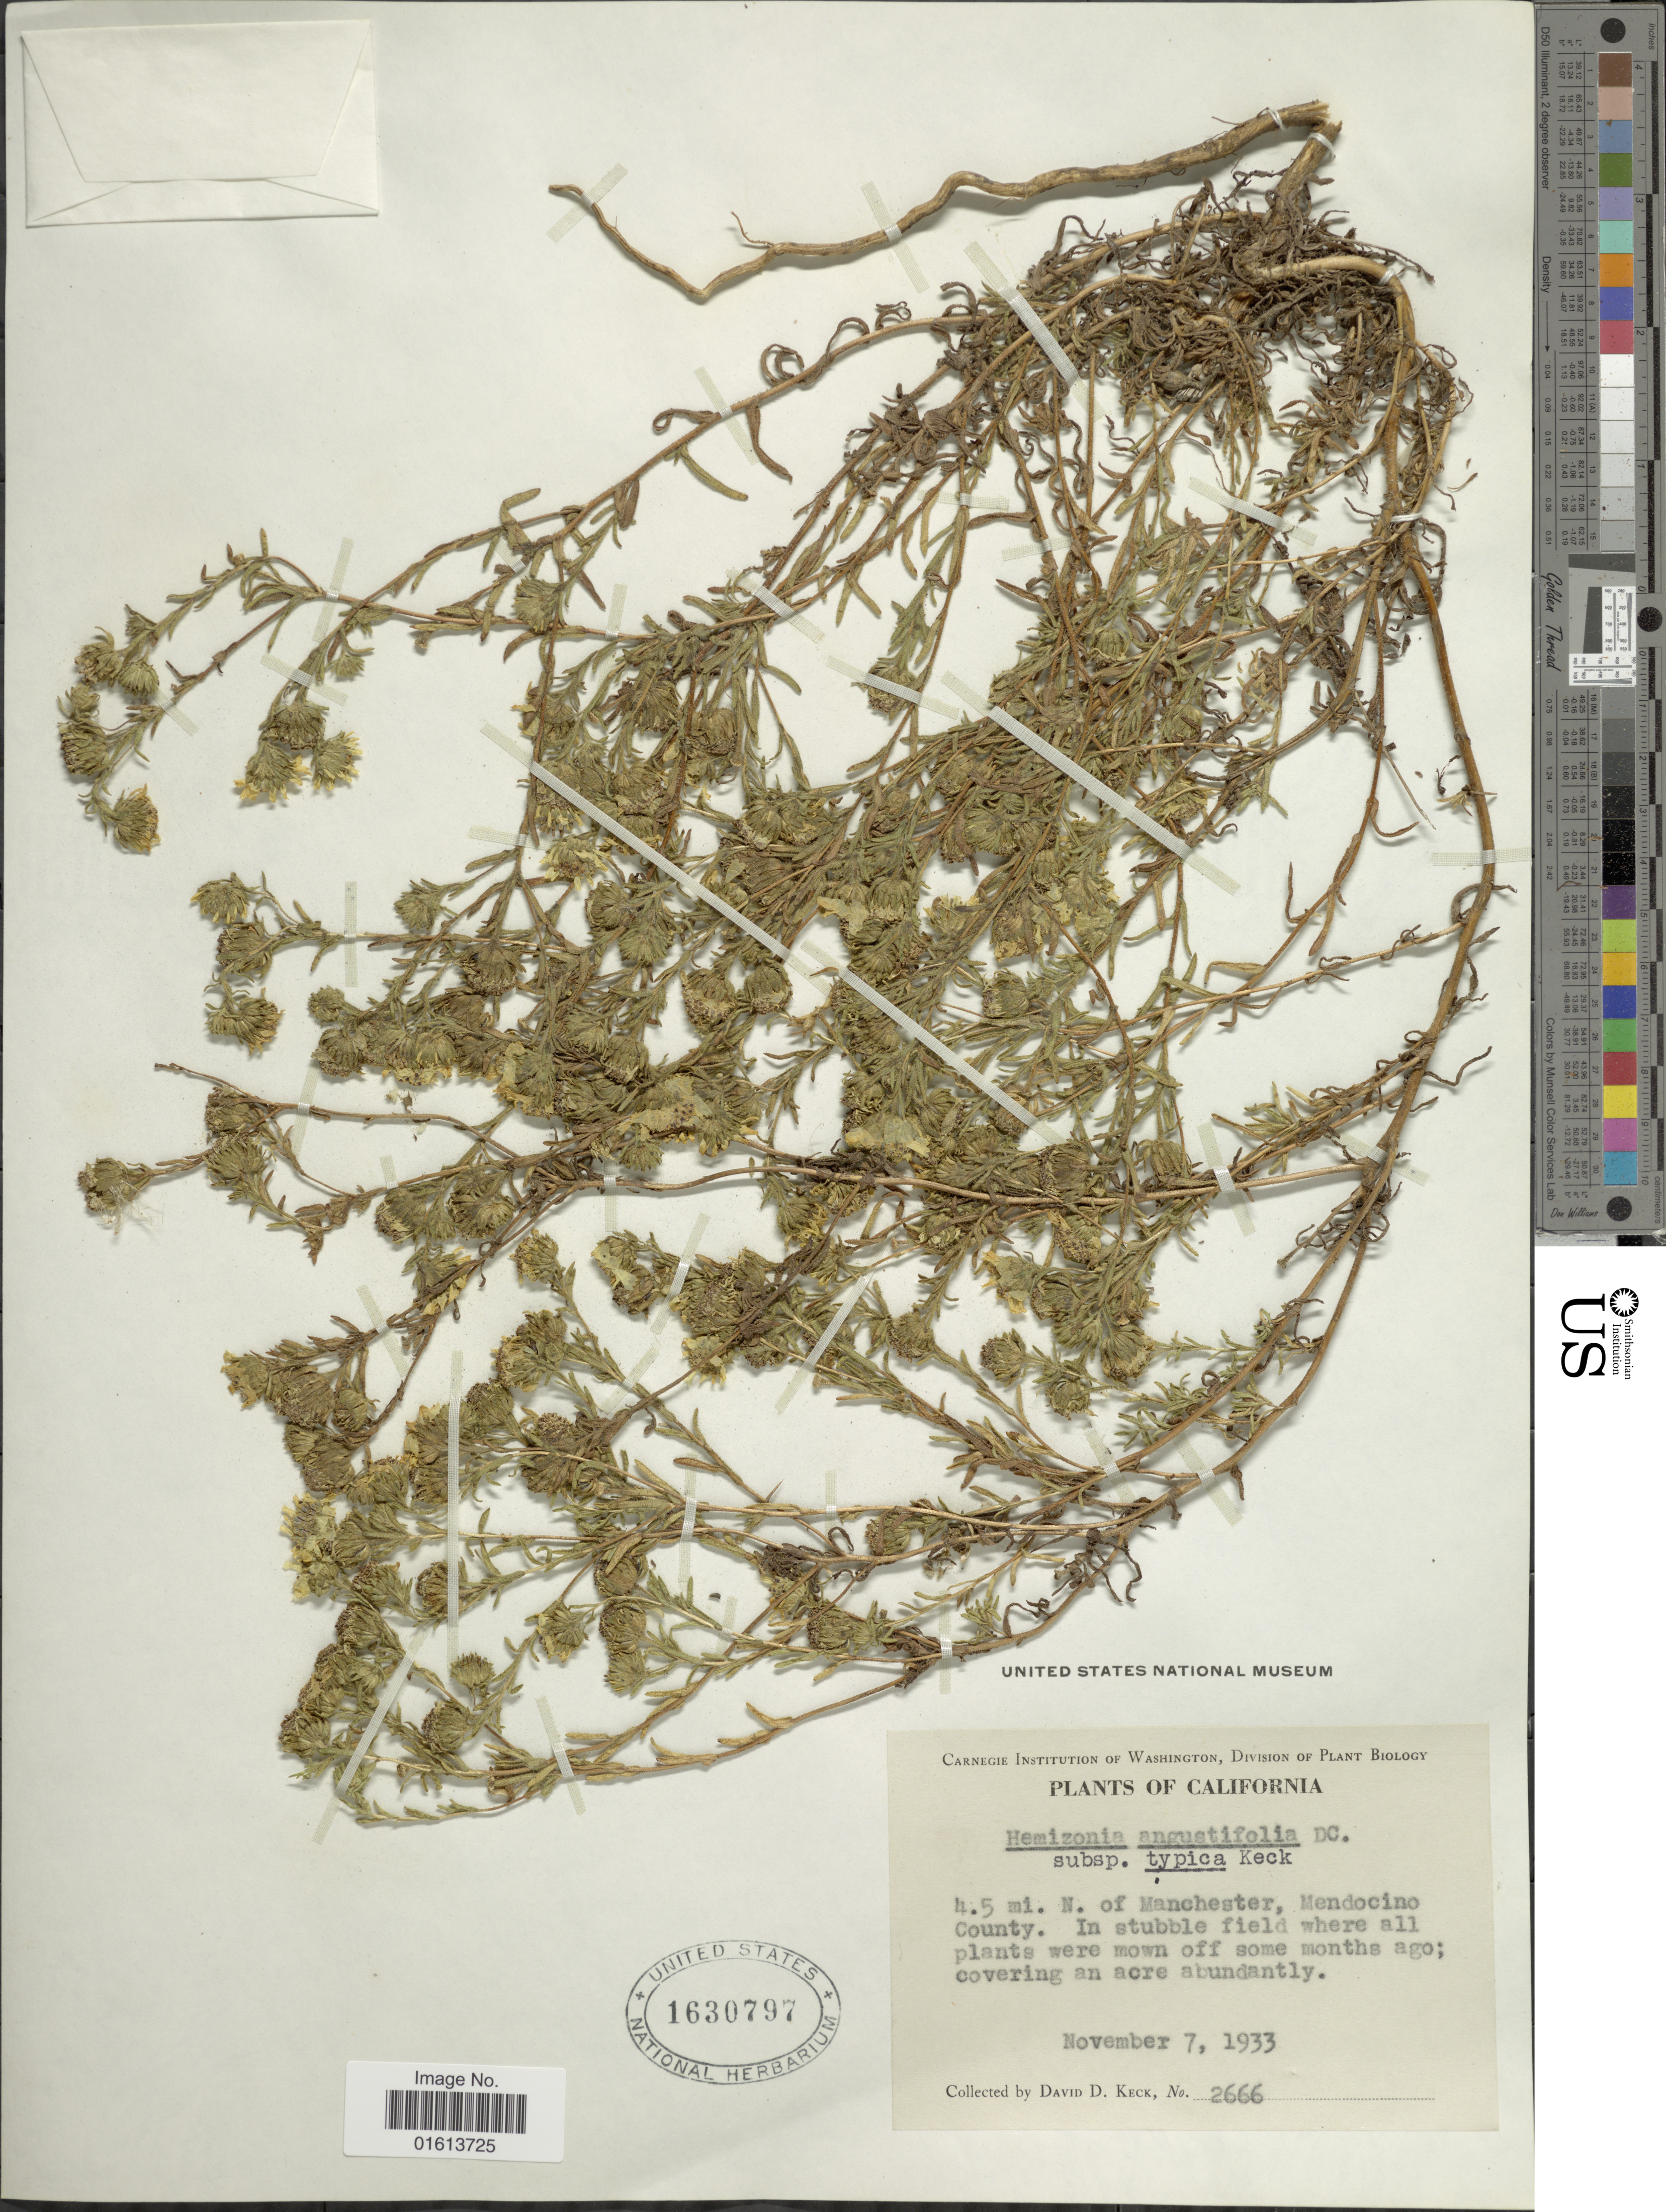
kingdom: Plantae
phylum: Tracheophyta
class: Magnoliopsida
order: Asterales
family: Asteraceae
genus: Deinandra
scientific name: Deinandra corymbosa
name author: (DC.) B.G. Baldwin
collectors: D. D. Keck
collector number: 2666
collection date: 1933-11-07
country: United States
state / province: California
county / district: Mendocino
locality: California. 4.5 mi. N. of Manchester, Mendocino County.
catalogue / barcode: US 1630797